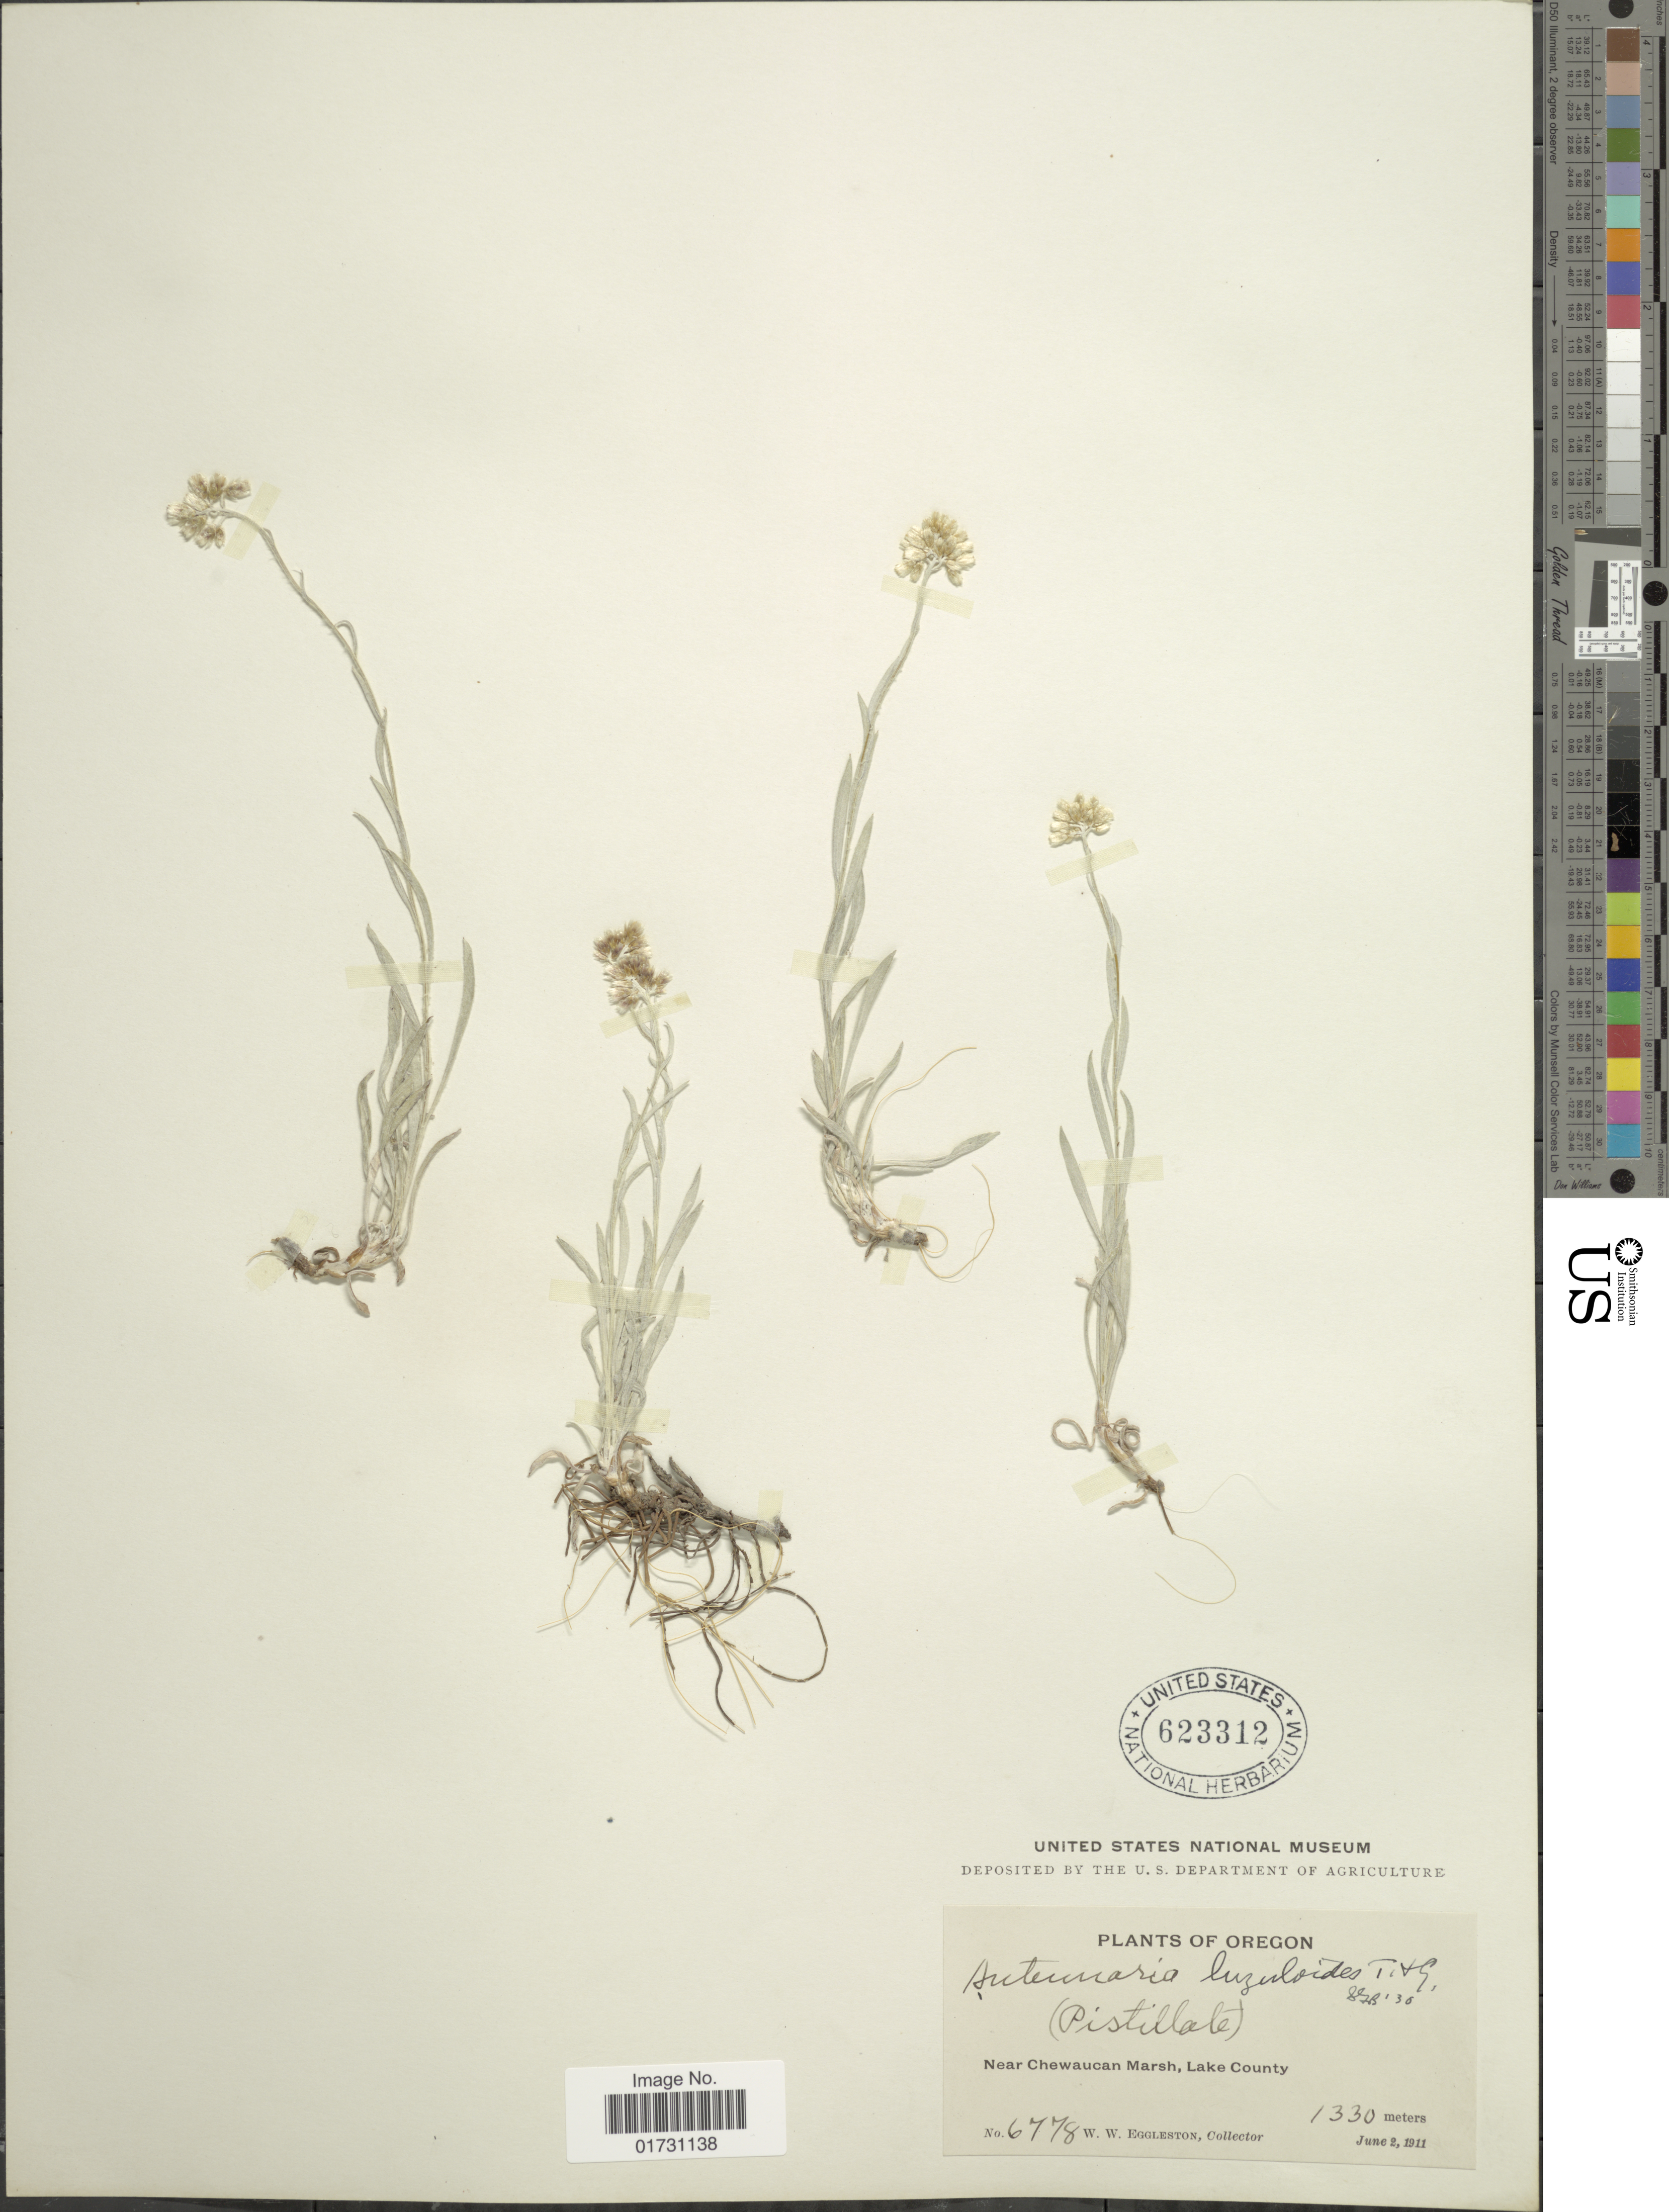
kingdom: Plantae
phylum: Tracheophyta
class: Magnoliopsida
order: Asterales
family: Asteraceae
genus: Antennaria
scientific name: Antennaria luzuloides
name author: Torr. & A. Gray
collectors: W. W. Eggleston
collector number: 6778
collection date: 1911-06-02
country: United States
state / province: Oregon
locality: Near Chewaucan Marsh, Lake County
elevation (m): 1330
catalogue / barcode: US 623312